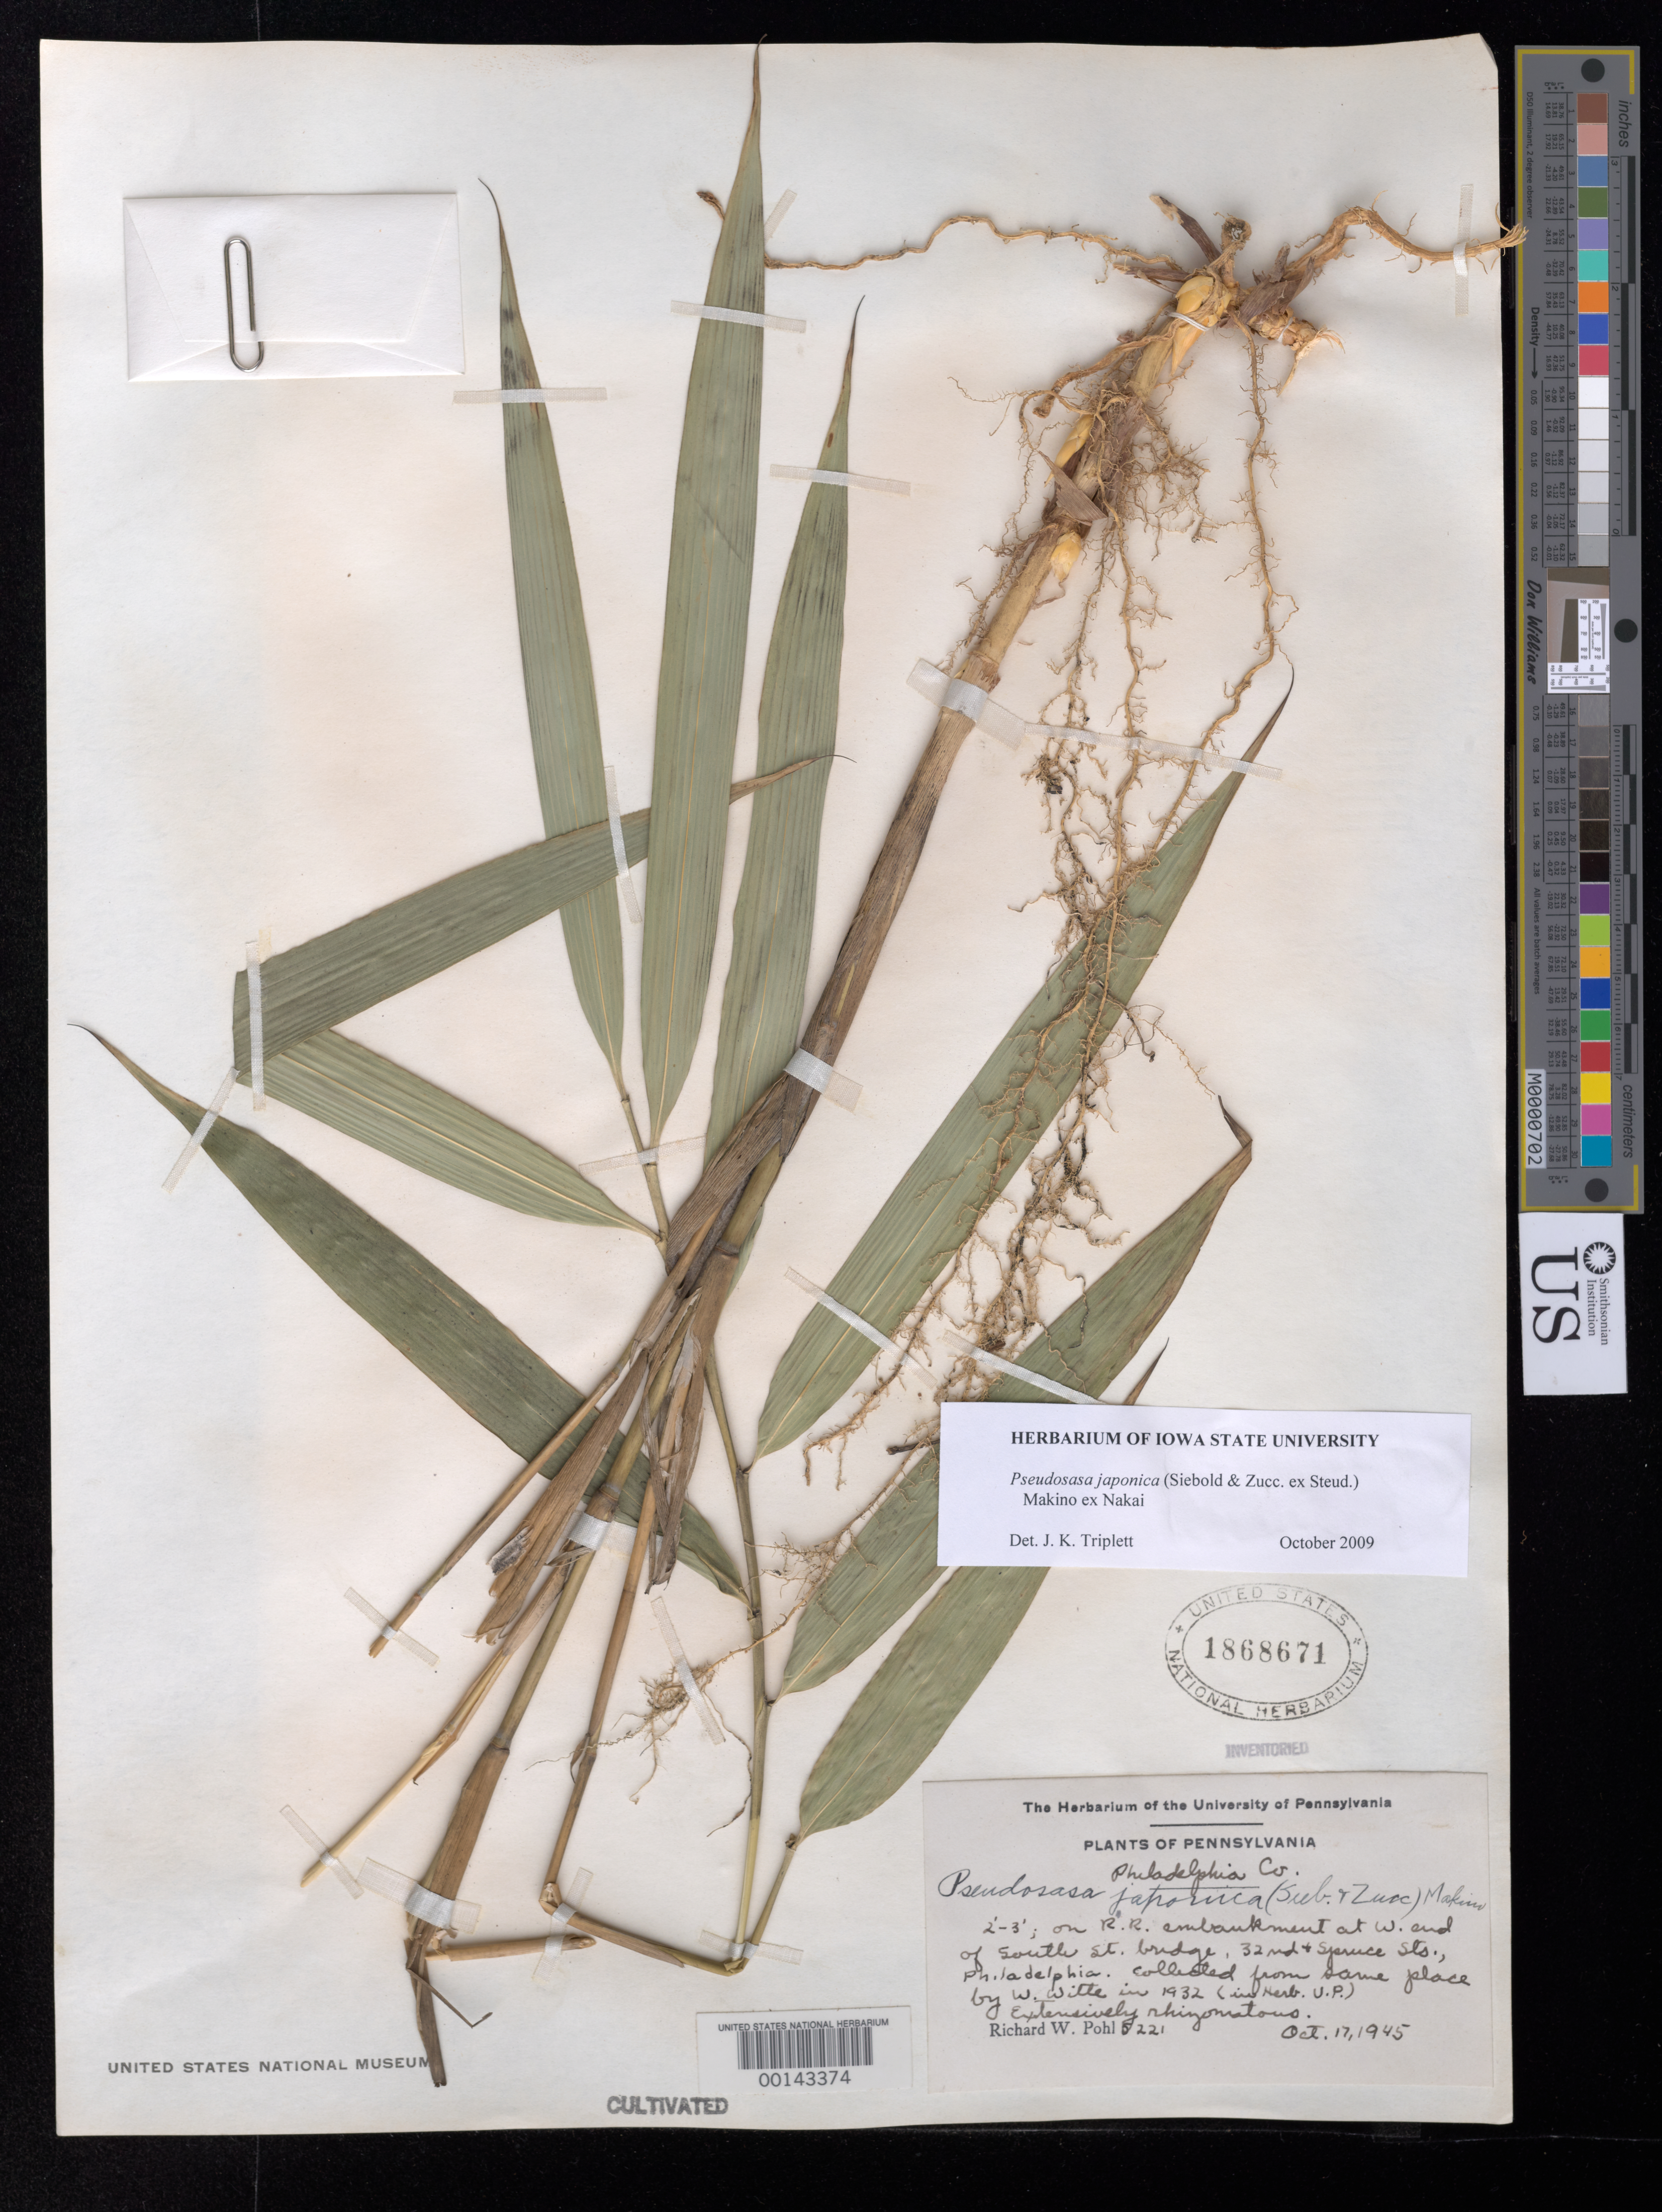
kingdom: Plantae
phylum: Tracheophyta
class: Liliopsida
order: Poales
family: Poaceae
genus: Pseudosasa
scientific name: Pseudosasa japonica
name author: (Siebold & Zucc. ex Steud.) Makino ex Nakai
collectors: R. W. Pohl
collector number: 5221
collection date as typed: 17 Oct 1945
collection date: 1945-10-17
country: United States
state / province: Pennsylvania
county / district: Philadelphia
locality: Philadelphia, rr and s. st bridge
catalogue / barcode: US 1868671